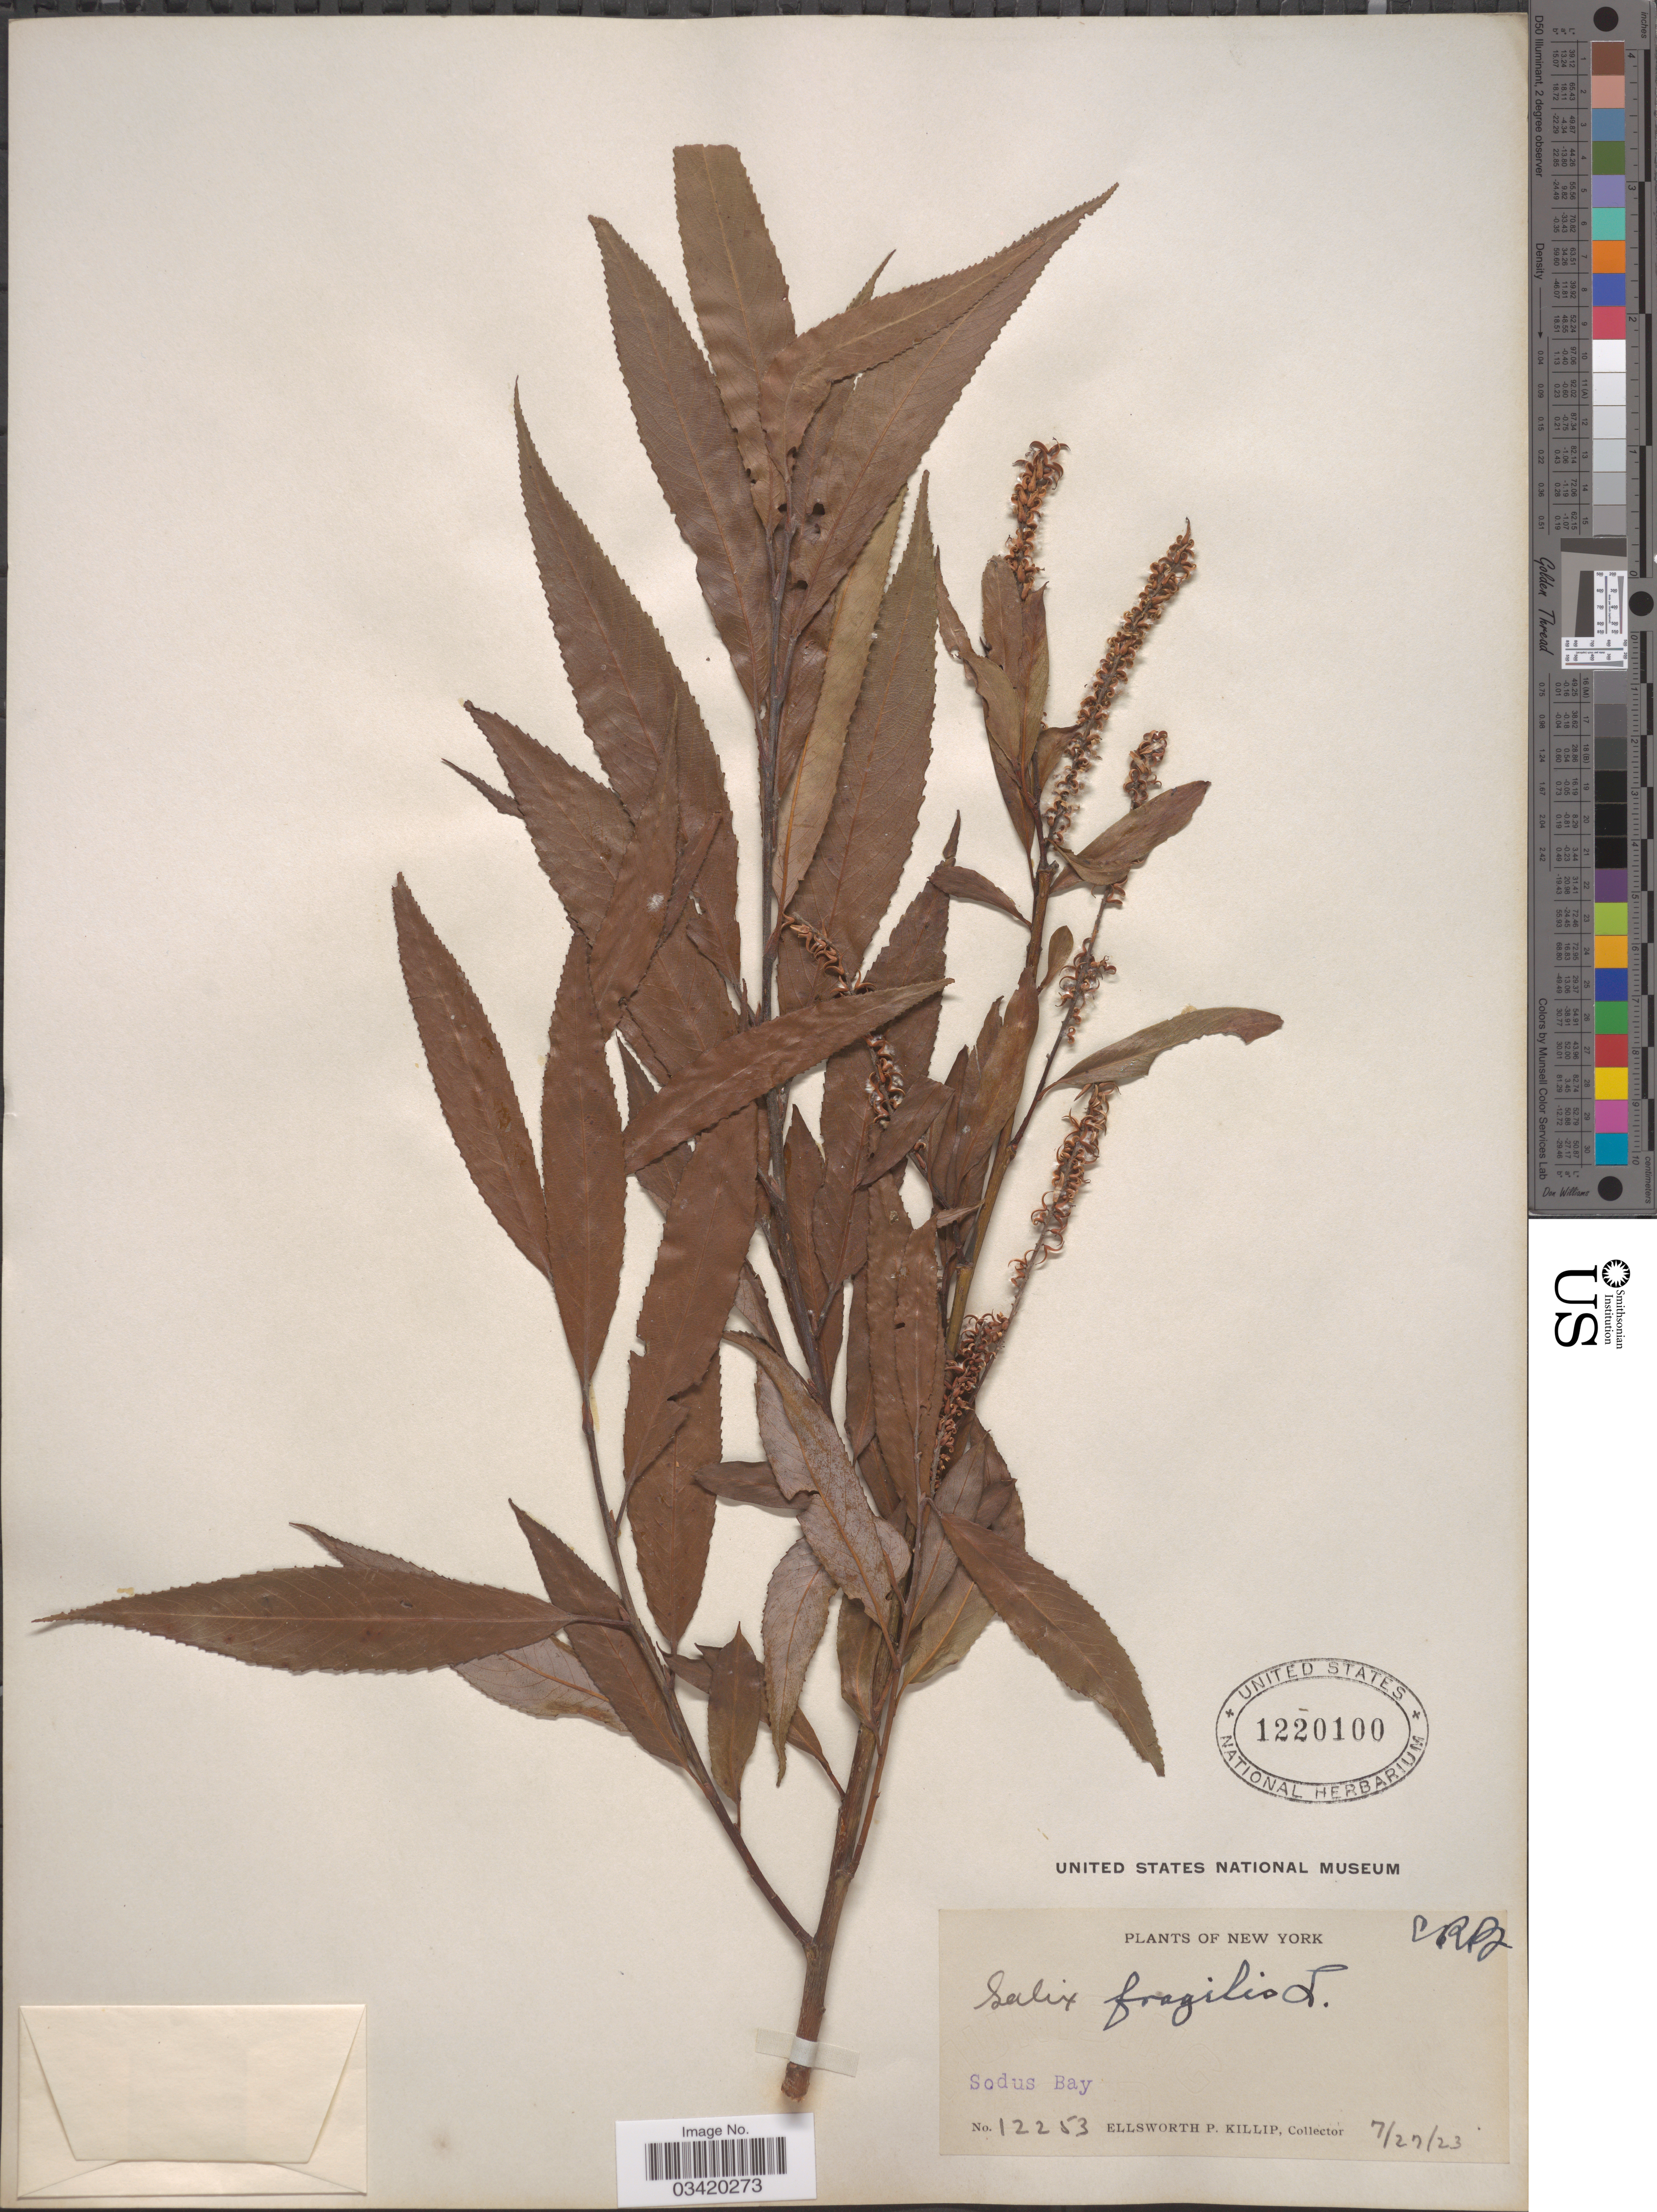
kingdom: Plantae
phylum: Tracheophyta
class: Magnoliopsida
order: Malpighiales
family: Salicaceae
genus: Salix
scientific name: Salix fragilis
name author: L.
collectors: E. P. Killip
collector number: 12253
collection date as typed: Transcribed d/m/y: 27/7/23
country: United States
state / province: New York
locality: Sodus Bay.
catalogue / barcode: US 1220100